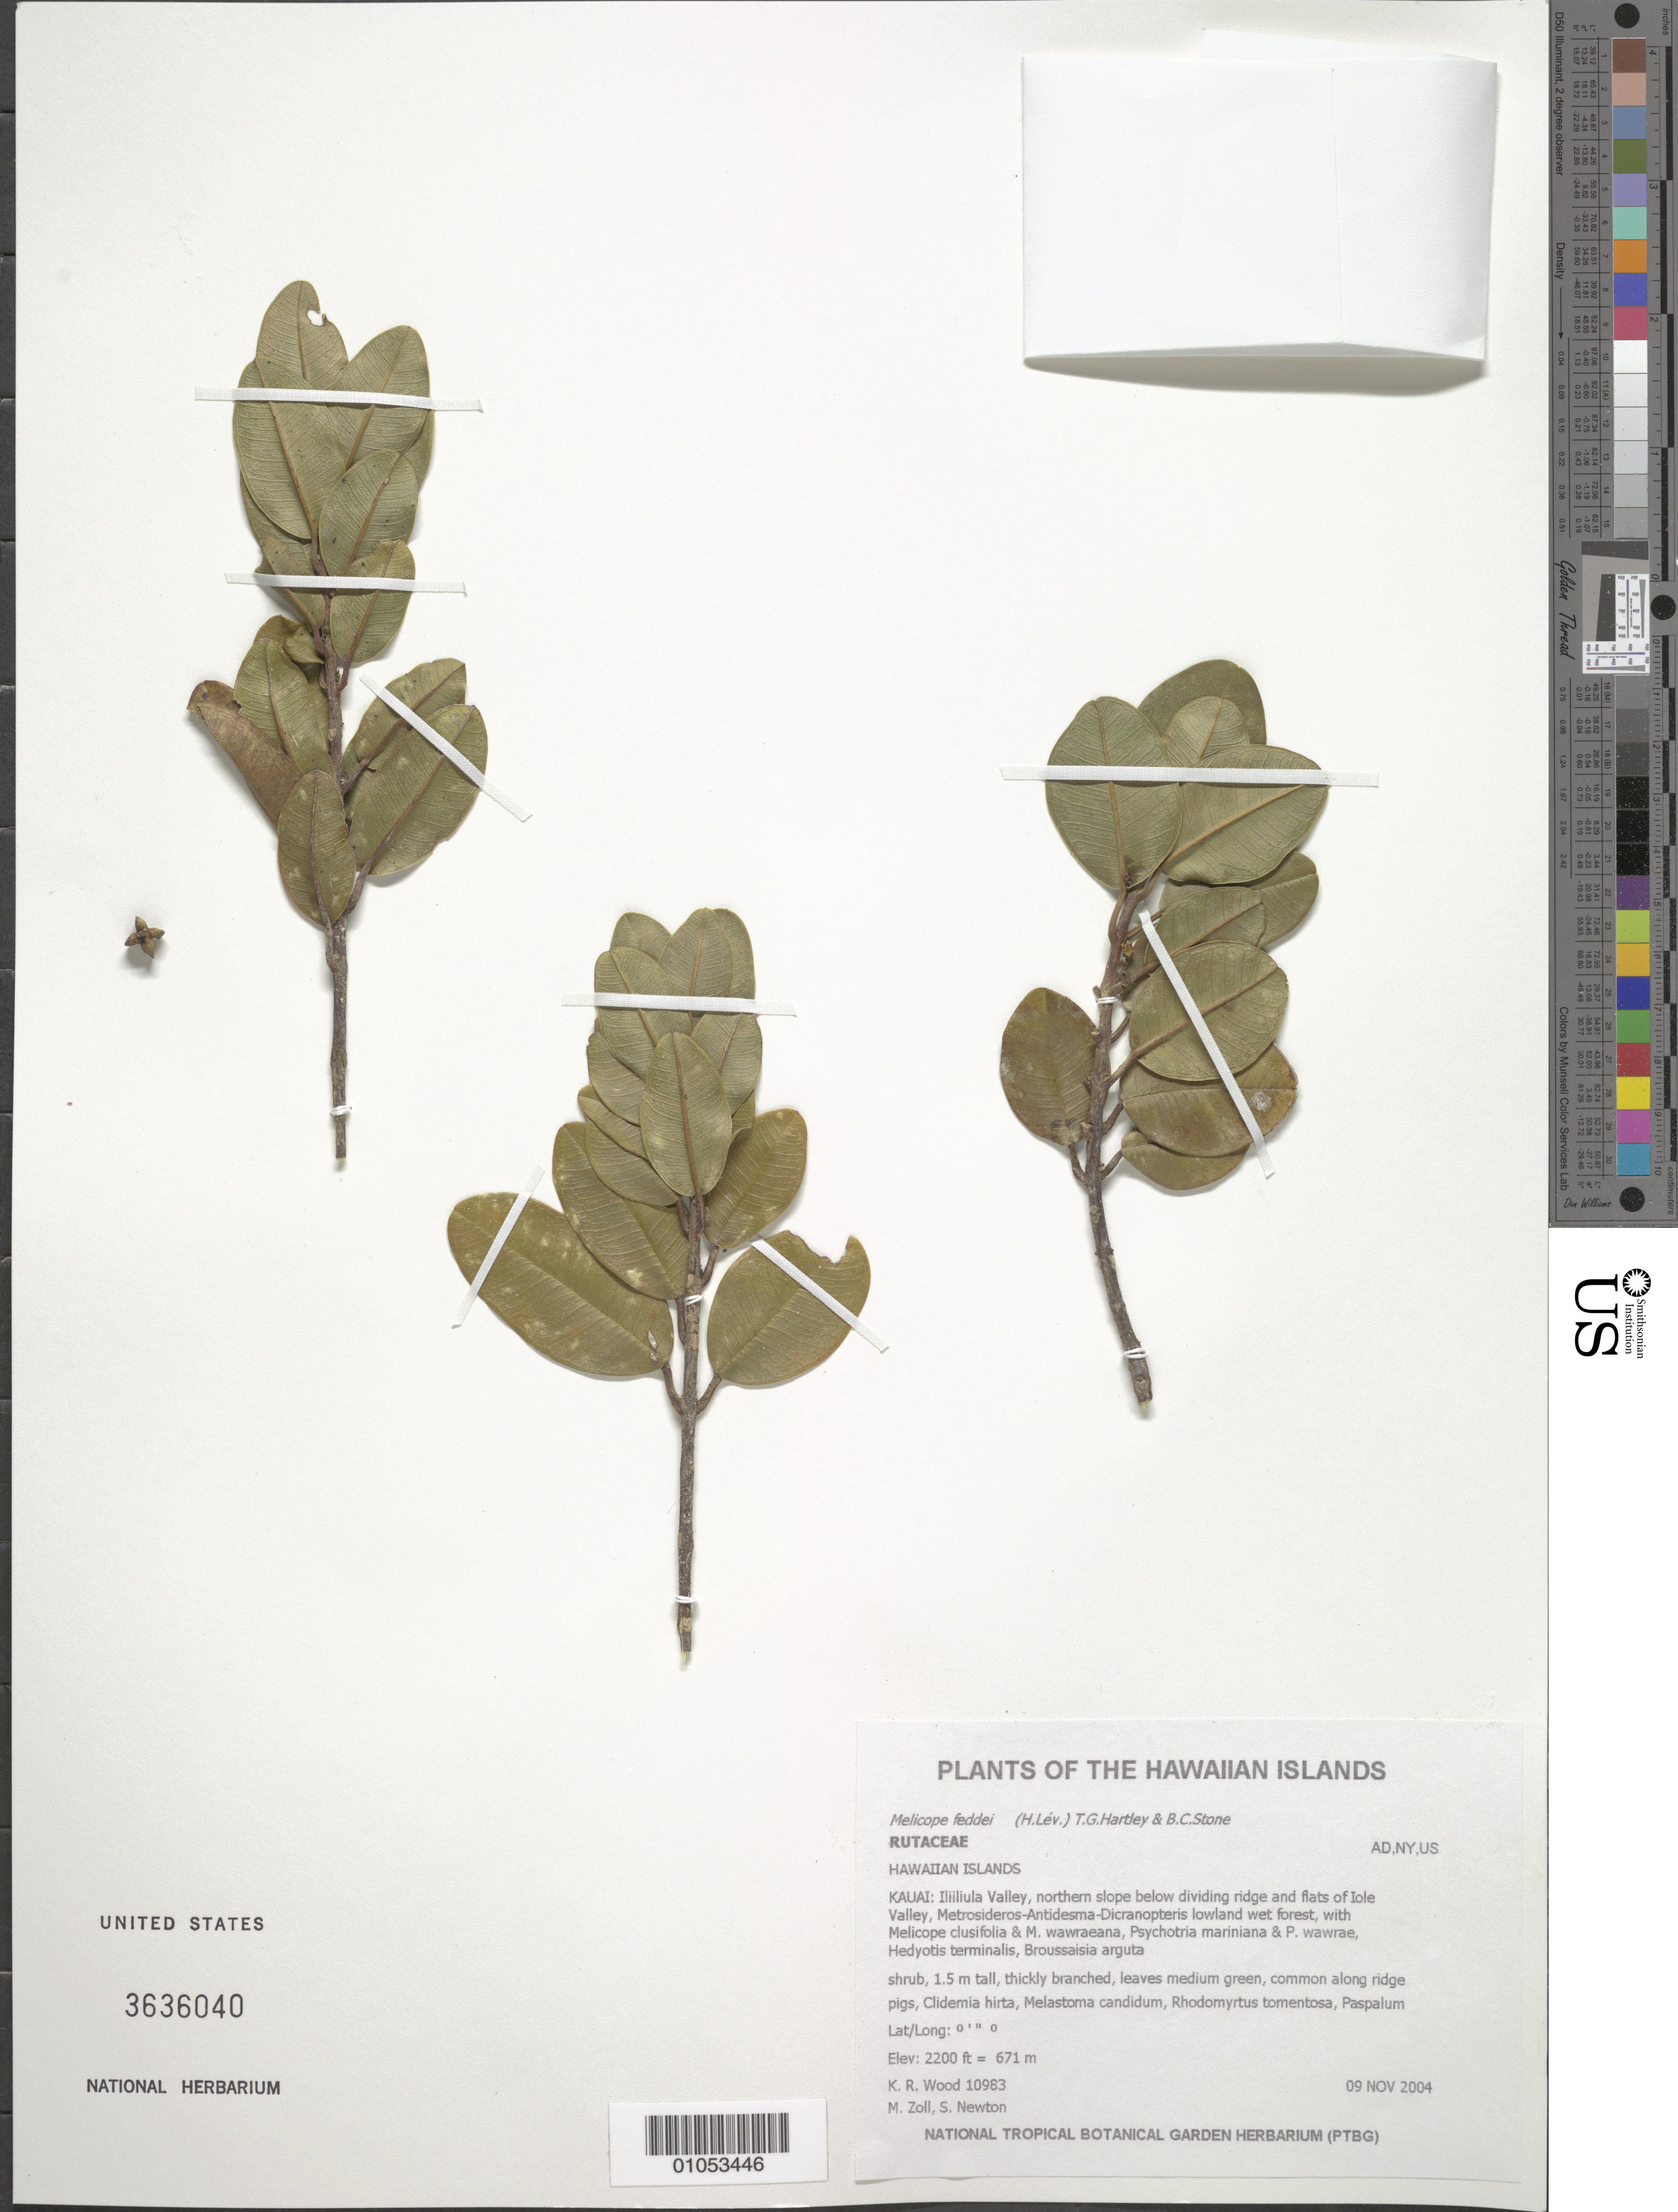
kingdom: Plantae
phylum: Tracheophyta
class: Magnoliopsida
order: Sapindales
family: Rutaceae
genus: Melicope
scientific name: Melicope feddei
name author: (H. Lév.) T.G. Hartley & B.C. Stone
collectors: K. R. Wood, M. Zoll & S. Newton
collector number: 10983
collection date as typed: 9 Nov 2004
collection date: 2004-11-09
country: United States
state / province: Hawaii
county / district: Kaui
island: Kaua'i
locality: Iliiliula Valley, northern slope below dividing ridge and flats of Iole Valley.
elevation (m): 671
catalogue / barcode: US 3636040